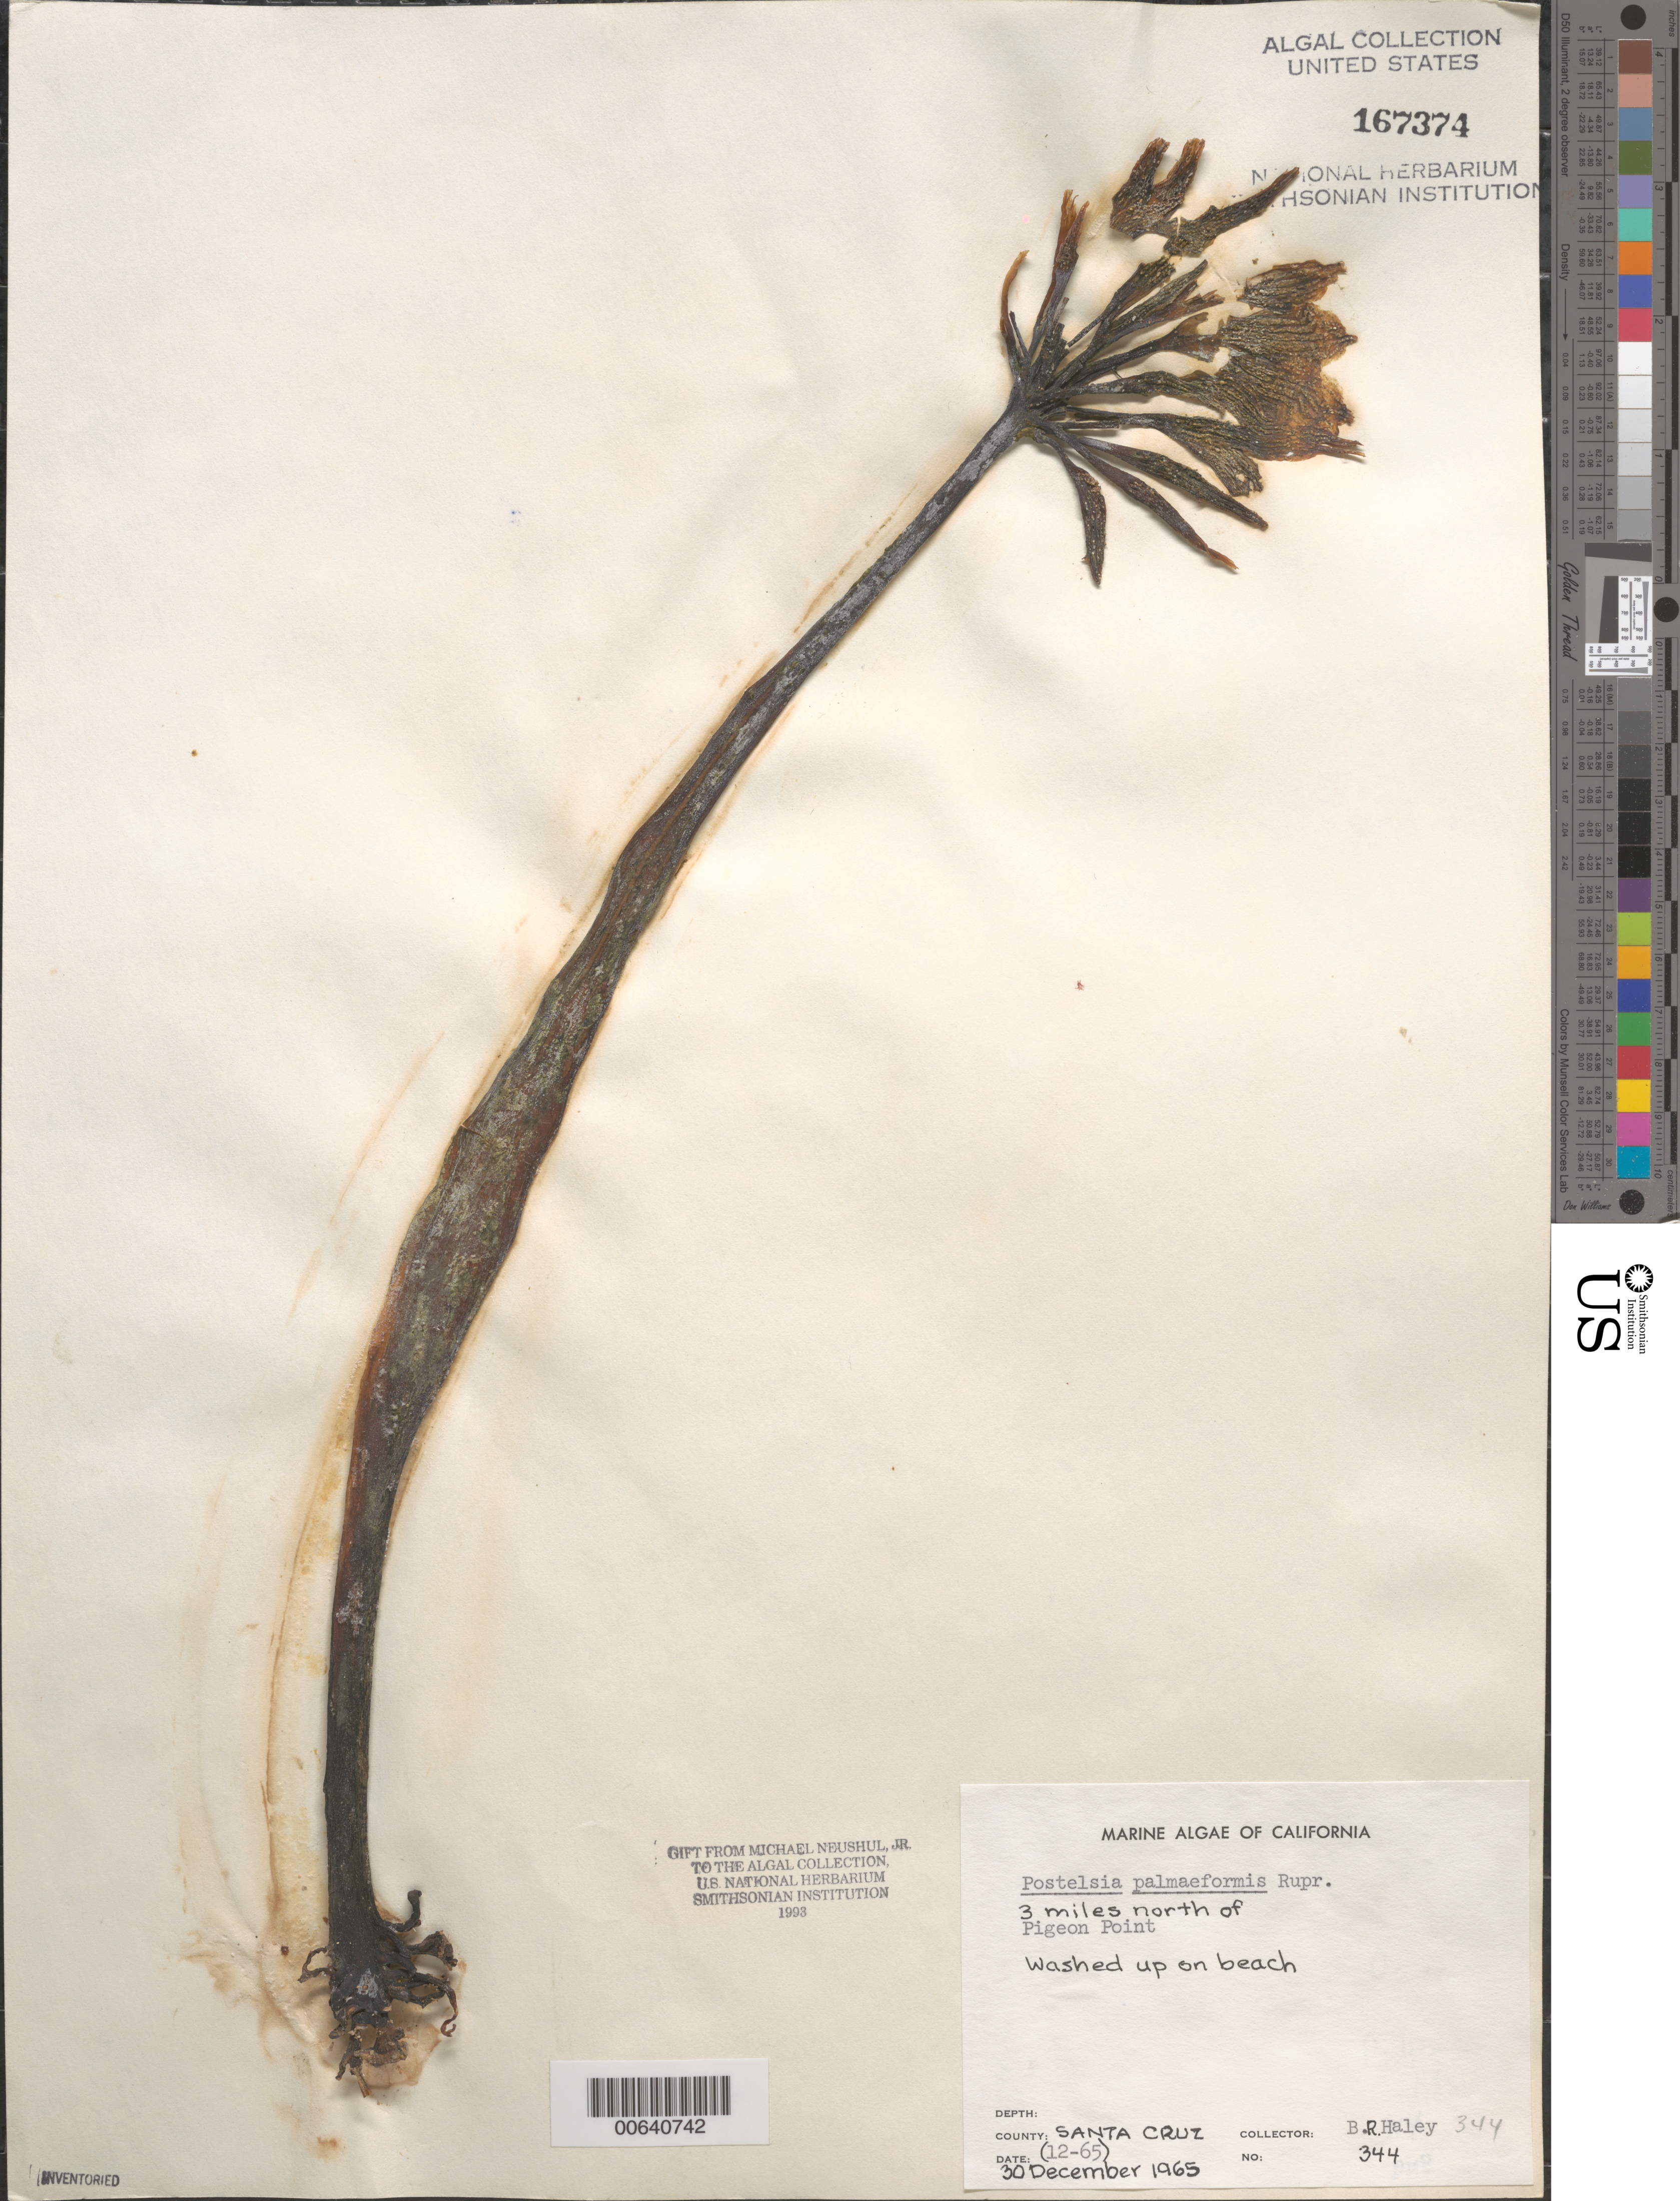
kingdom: Chromista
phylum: Ochrophyta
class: Phaeophyceae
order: Laminariales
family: Laminariaceae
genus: Postelsia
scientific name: Postelsia palmaeformis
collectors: B. Haley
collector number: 344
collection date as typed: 30 Dec 1965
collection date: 1965-12-30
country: United States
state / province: California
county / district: Santa Cruz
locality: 3 miles north of Pigeon Point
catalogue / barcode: US 167374